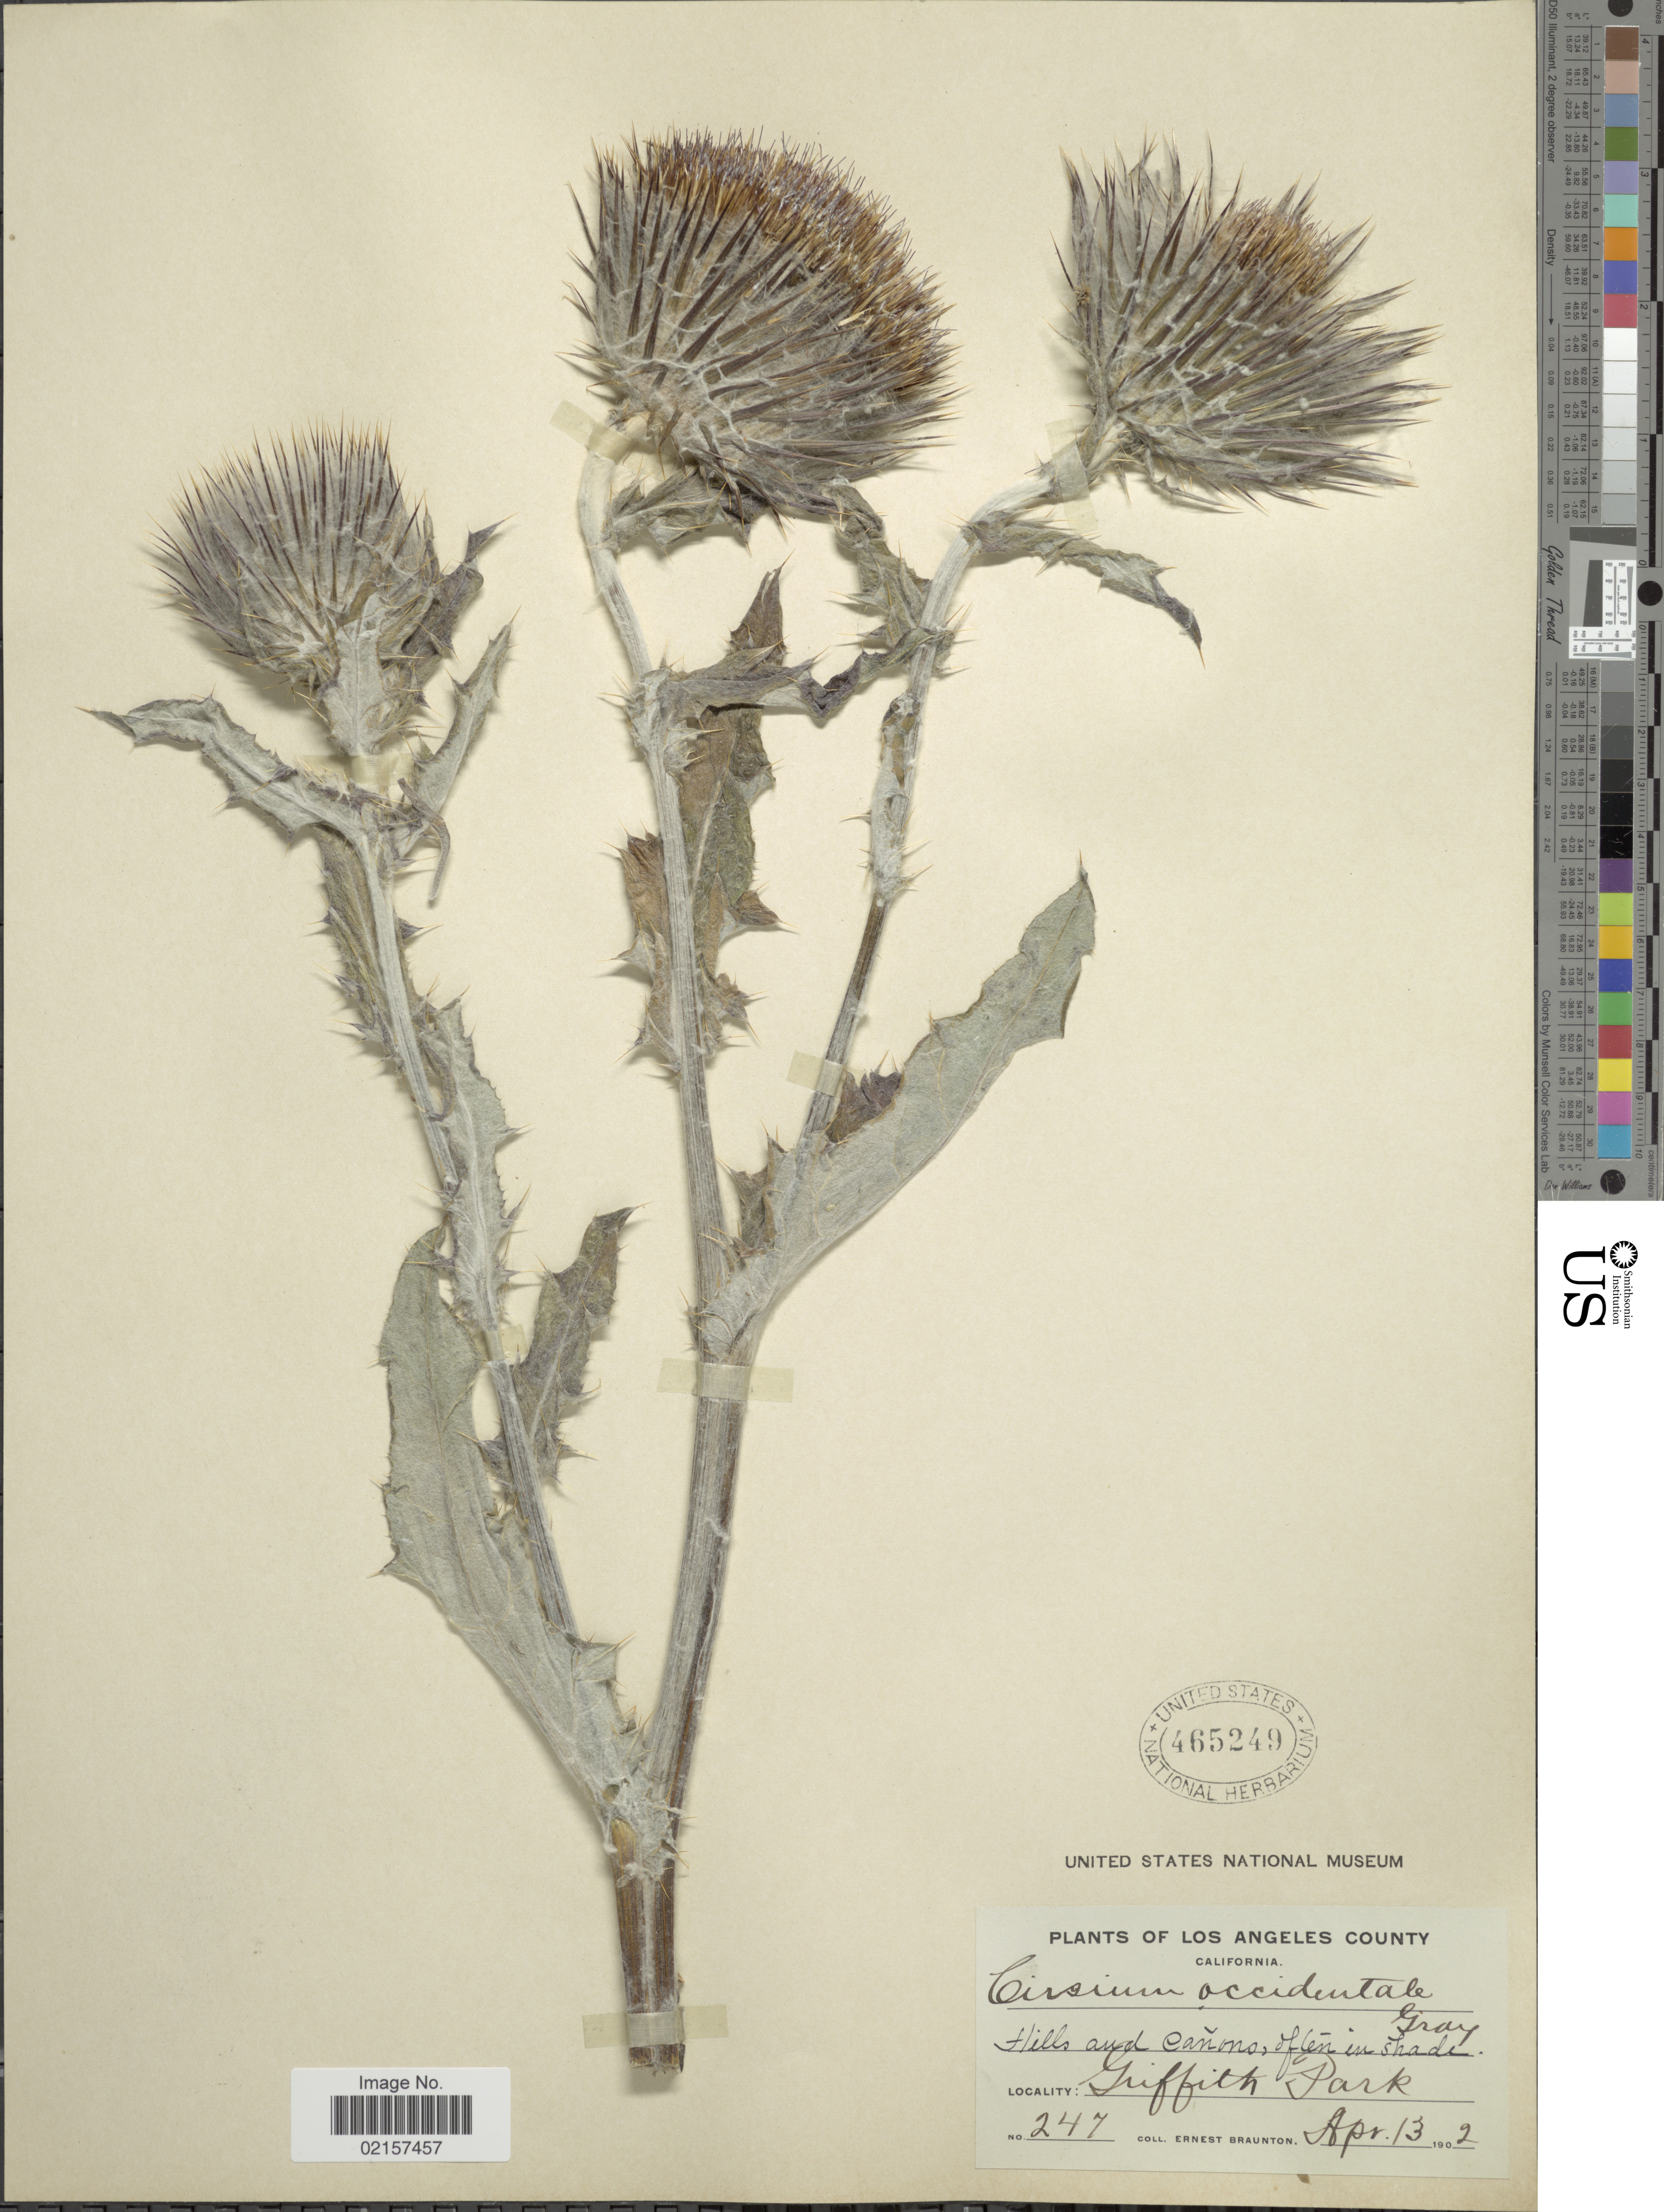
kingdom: Plantae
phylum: Tracheophyta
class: Magnoliopsida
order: Asterales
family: Asteraceae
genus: Cirsium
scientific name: Cirsium occidentale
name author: (Nutt.) Jeps.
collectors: E. Braunton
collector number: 247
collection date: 1902-04-13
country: United States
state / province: California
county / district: Los Angeles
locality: Los Angeles County, Griffith Park, hills and cañons, often in shade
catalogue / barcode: US 465249